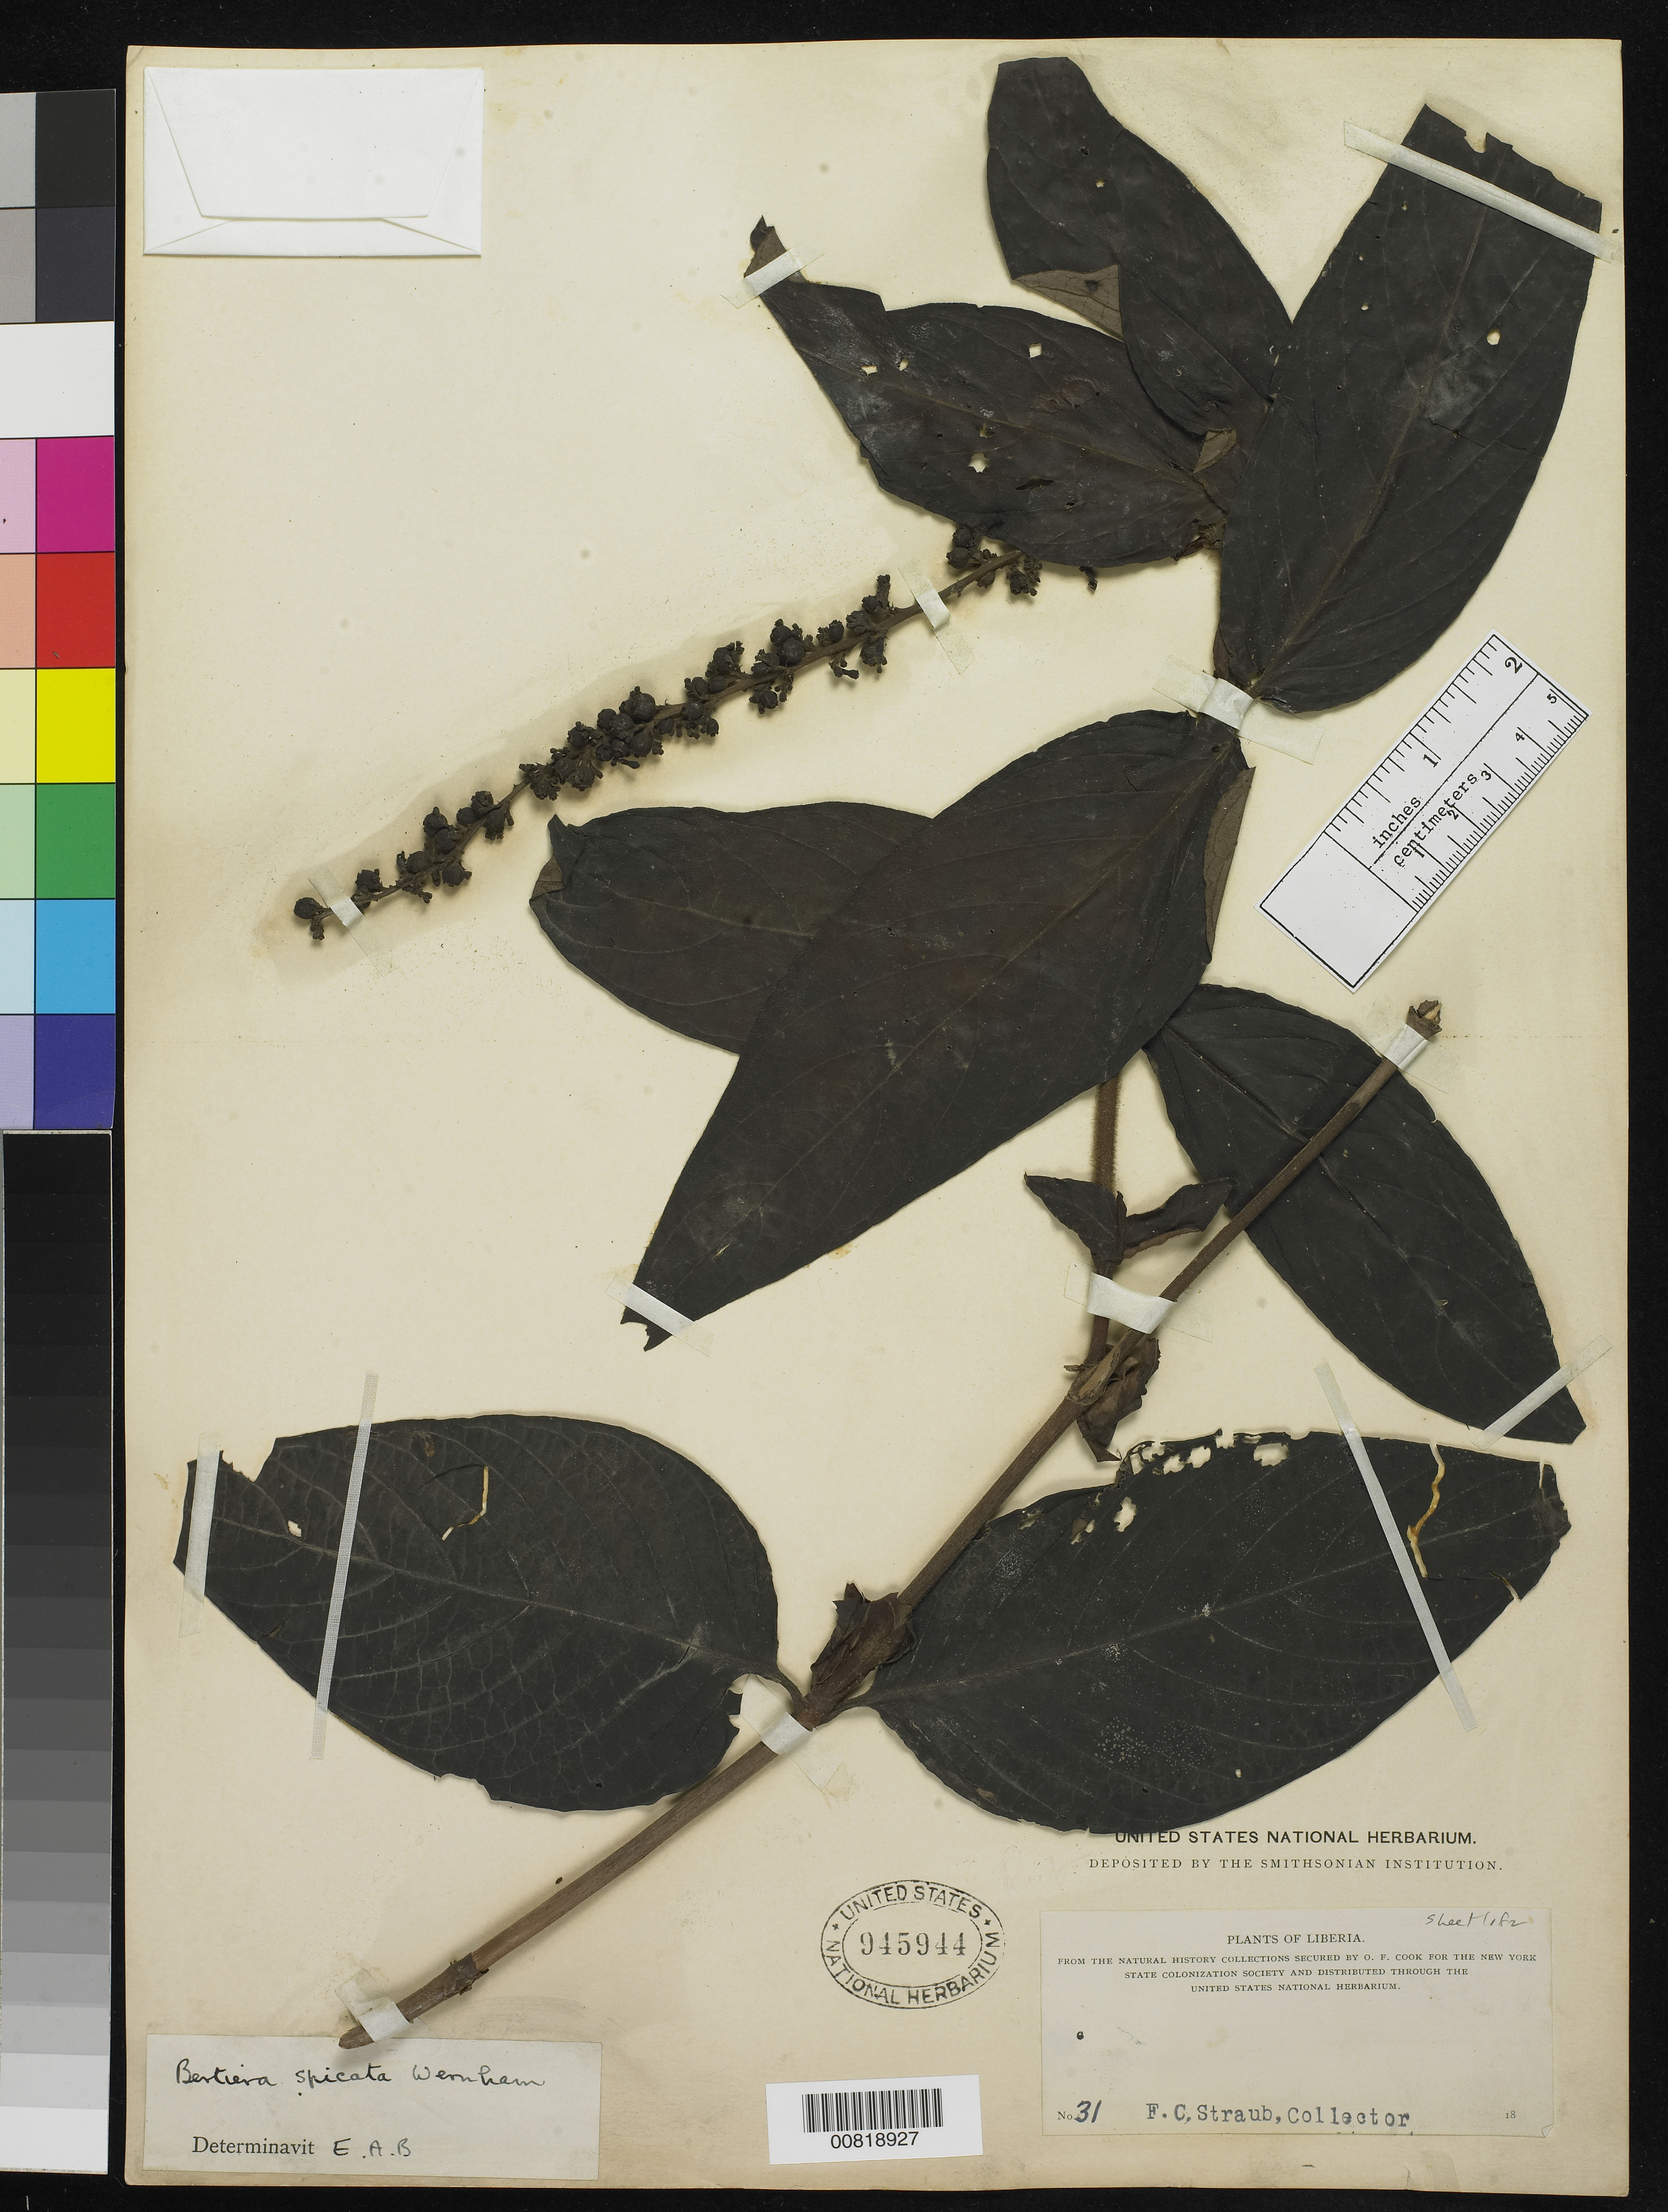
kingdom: Plantae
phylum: Tracheophyta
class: Magnoliopsida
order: Gentianales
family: Rubiaceae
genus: Bertiera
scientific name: Bertiera spicata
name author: (Gaerth.) Wernham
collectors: F. Straub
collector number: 31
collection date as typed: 18--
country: Liberia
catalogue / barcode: US 945944